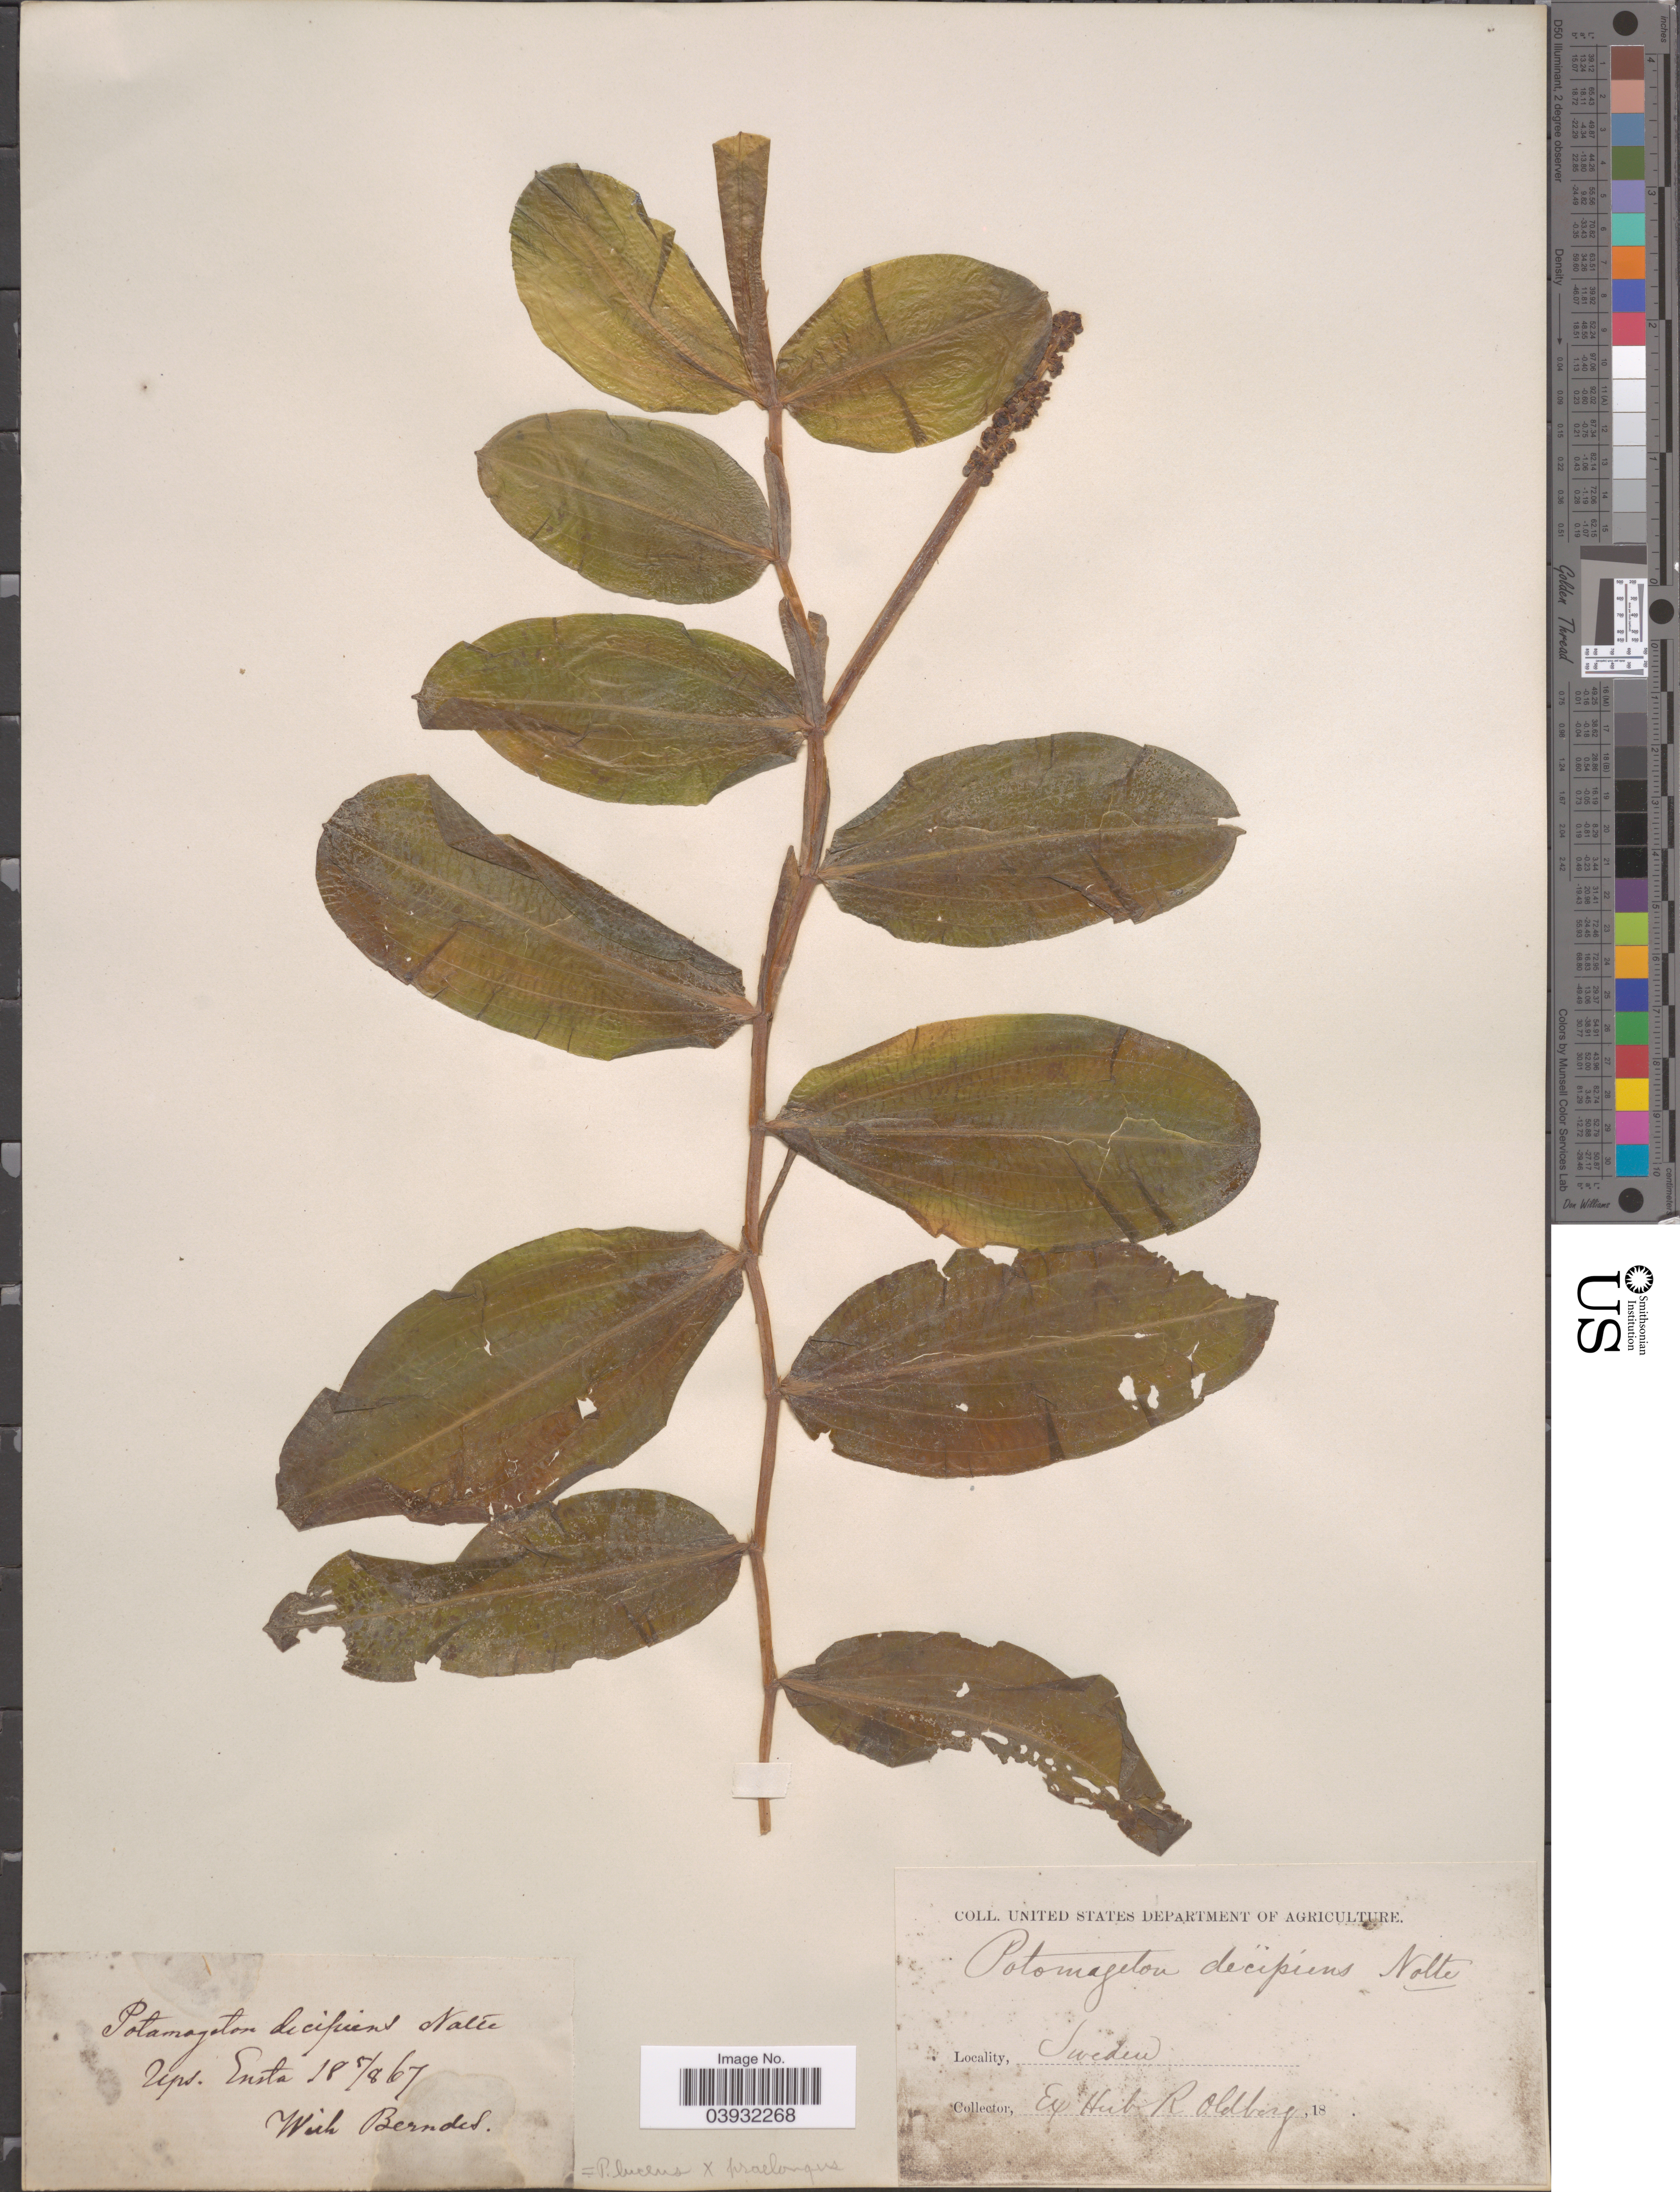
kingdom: Plantae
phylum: Tracheophyta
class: Liliopsida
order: Alismatales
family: Potamogetonaceae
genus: Potamogeton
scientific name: Potamogeton lucens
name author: L.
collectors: W. Berndes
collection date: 1867-08-05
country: Sweden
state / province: Uppsala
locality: Ups. Ensta.